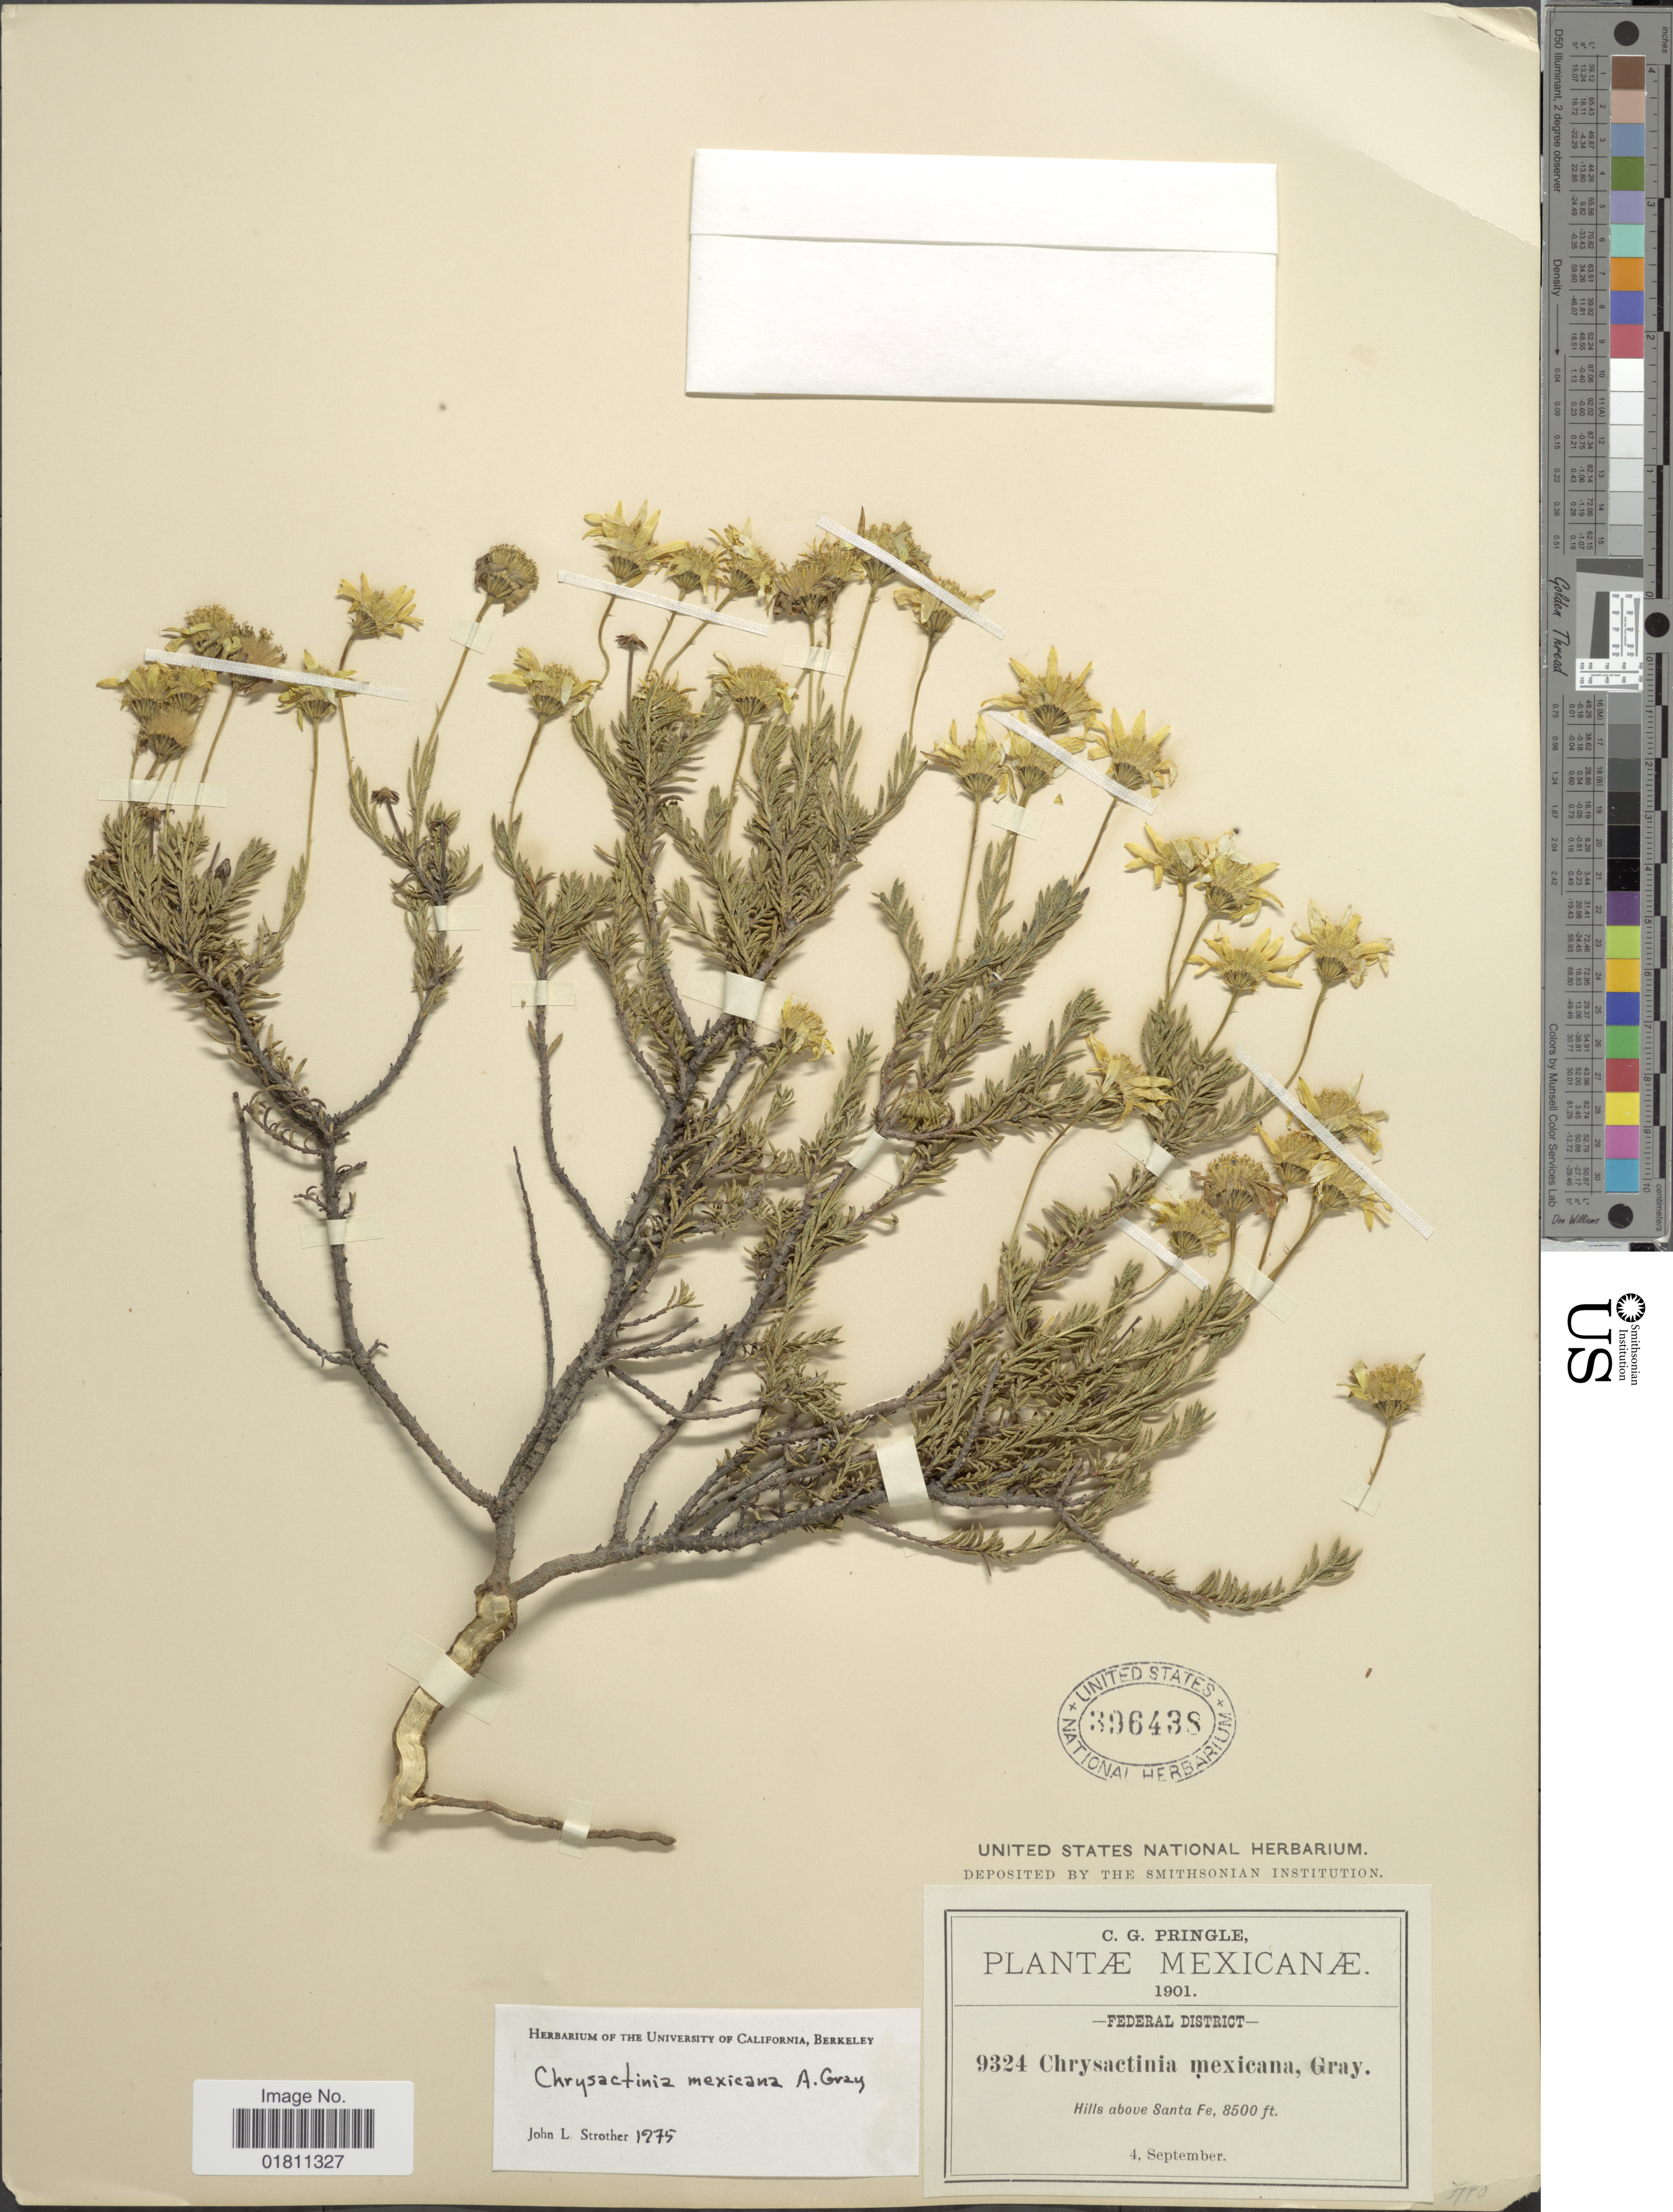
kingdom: Plantae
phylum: Tracheophyta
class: Magnoliopsida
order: Asterales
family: Asteraceae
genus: Chrysactinia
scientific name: Chrysactinia mexicana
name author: A. Gray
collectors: C. G. Pringle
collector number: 9324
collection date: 1901-09-04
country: Mexico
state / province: Distrito Federal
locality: Hills above Santa Fe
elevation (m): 2591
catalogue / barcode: US 396438